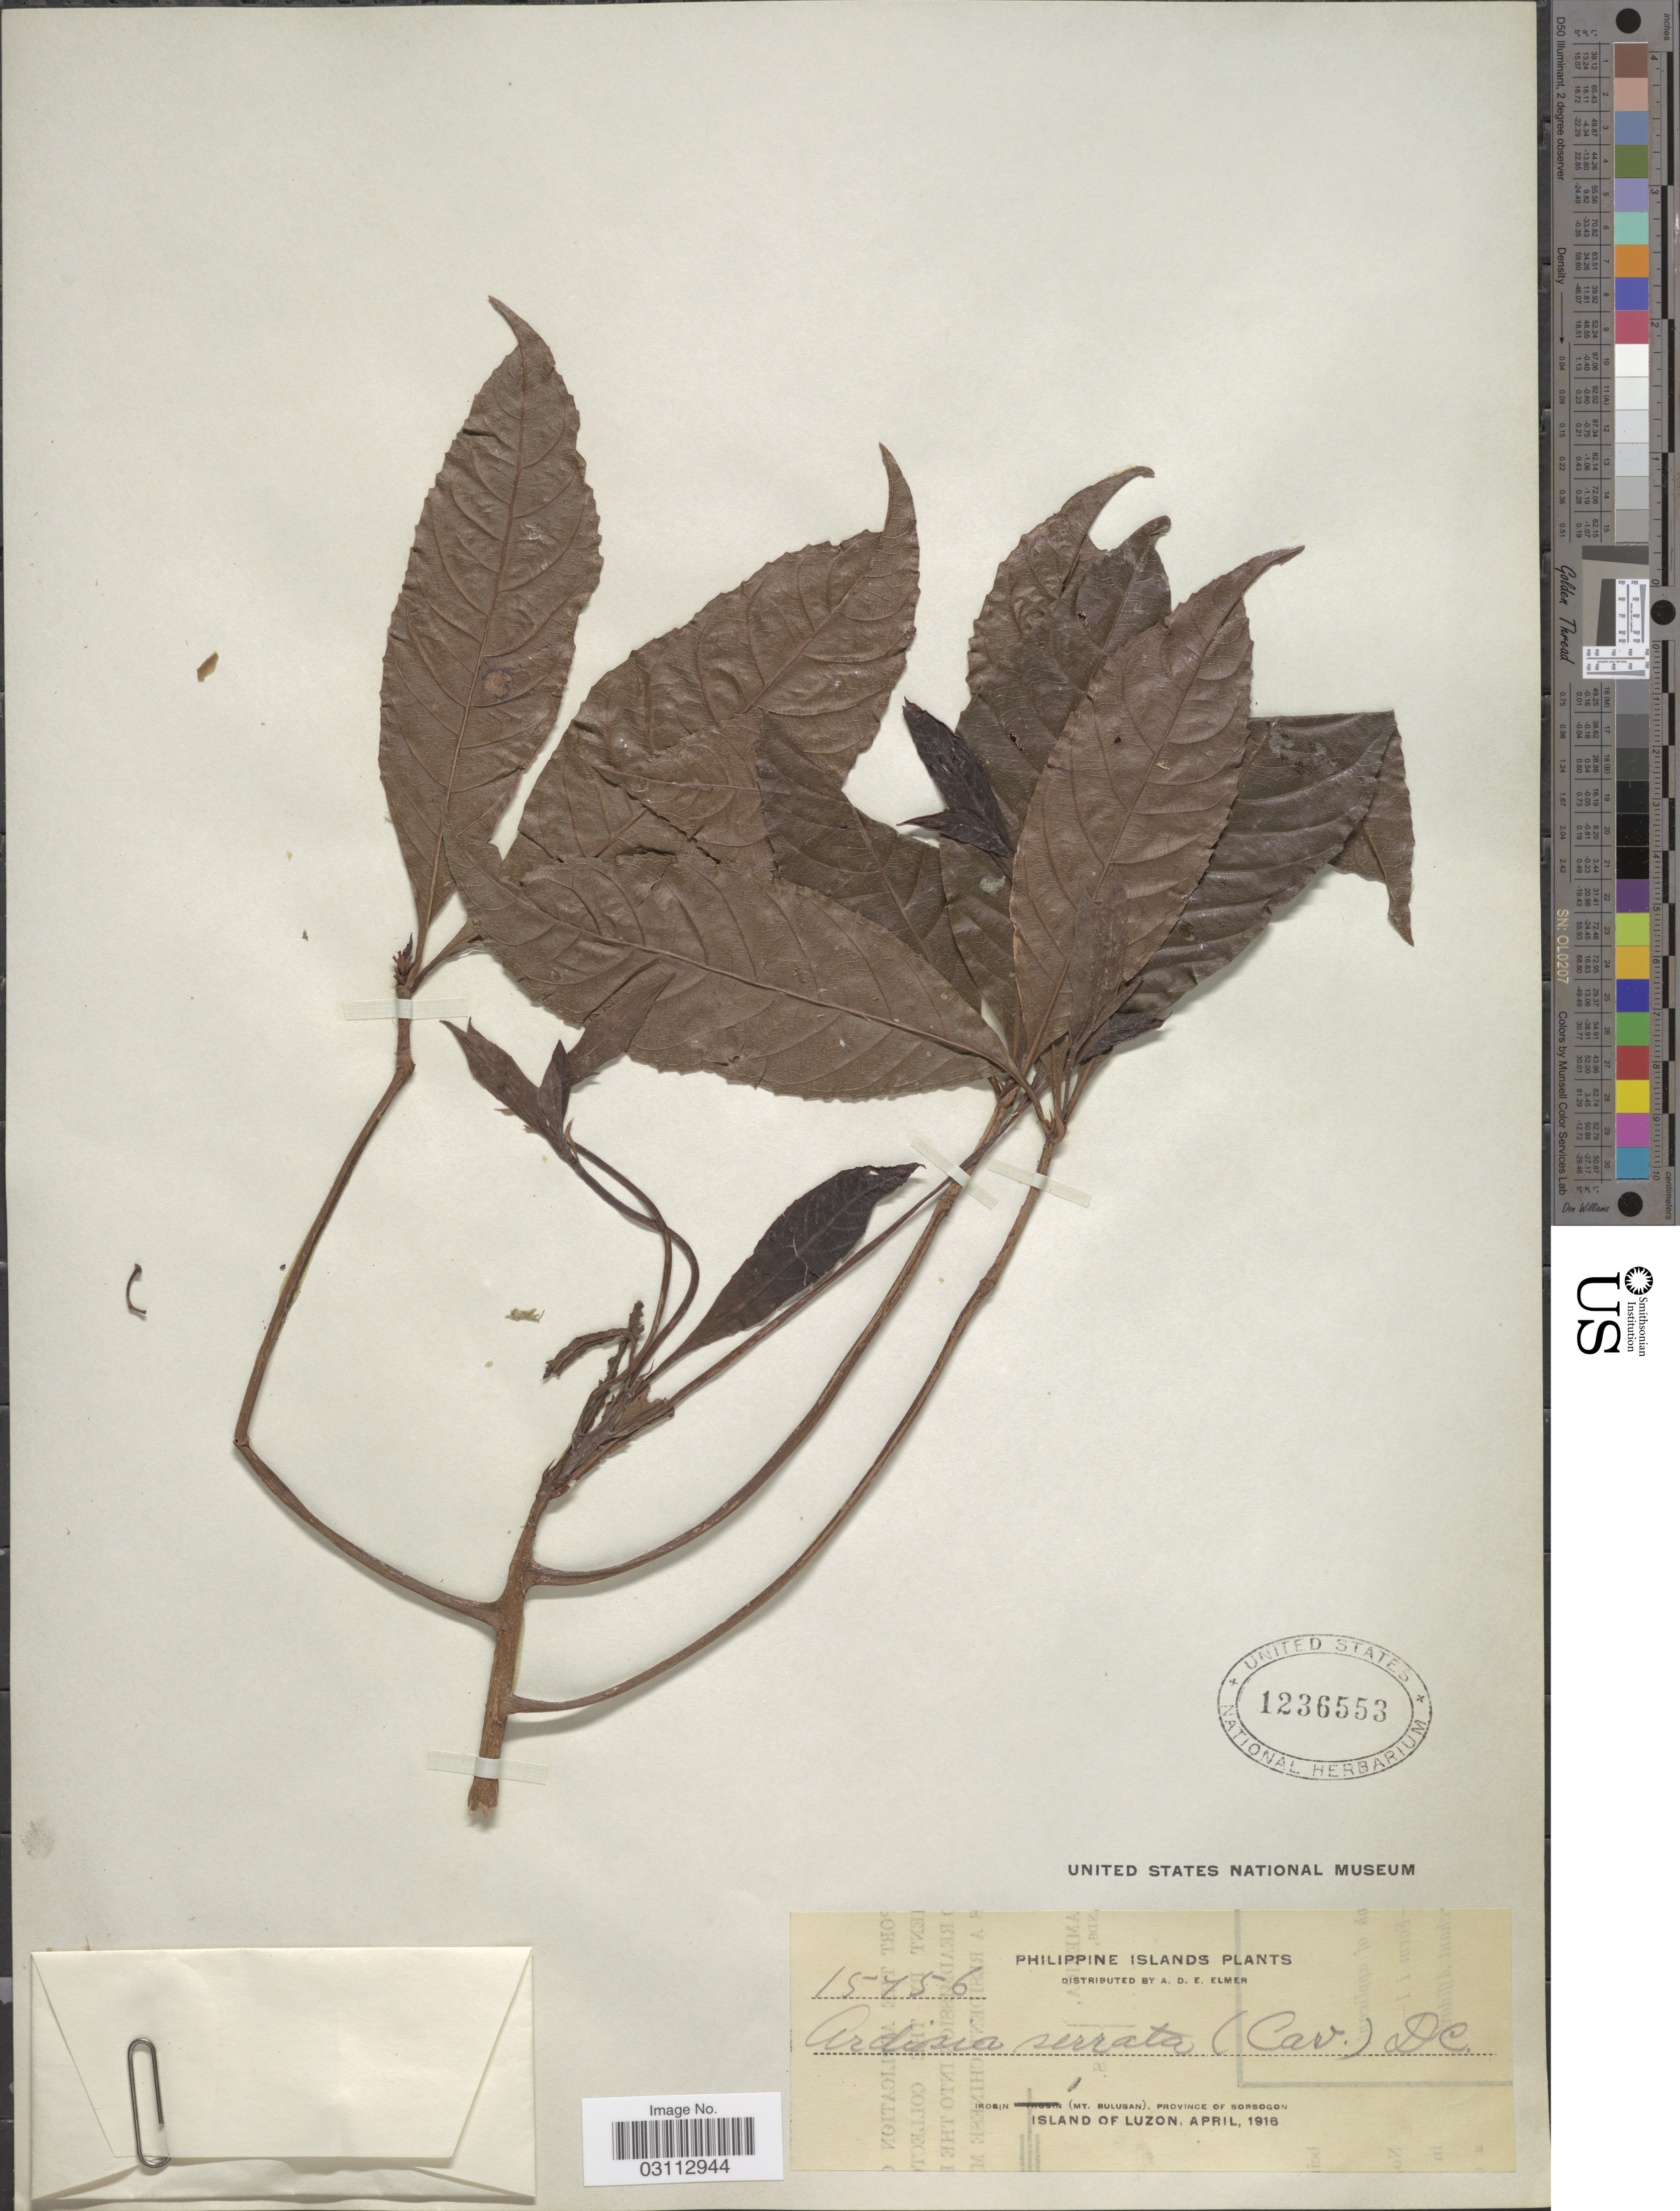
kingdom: Plantae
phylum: Tracheophyta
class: Magnoliopsida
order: Ericales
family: Primulaceae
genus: Ardisia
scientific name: Ardisia serrata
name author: (Cav.) Pers.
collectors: A. D. E. Elmer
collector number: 15756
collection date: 1916-04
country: Philippines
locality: Irosin (Mt. Bulusan), province of Sorsogon.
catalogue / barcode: US 1236553